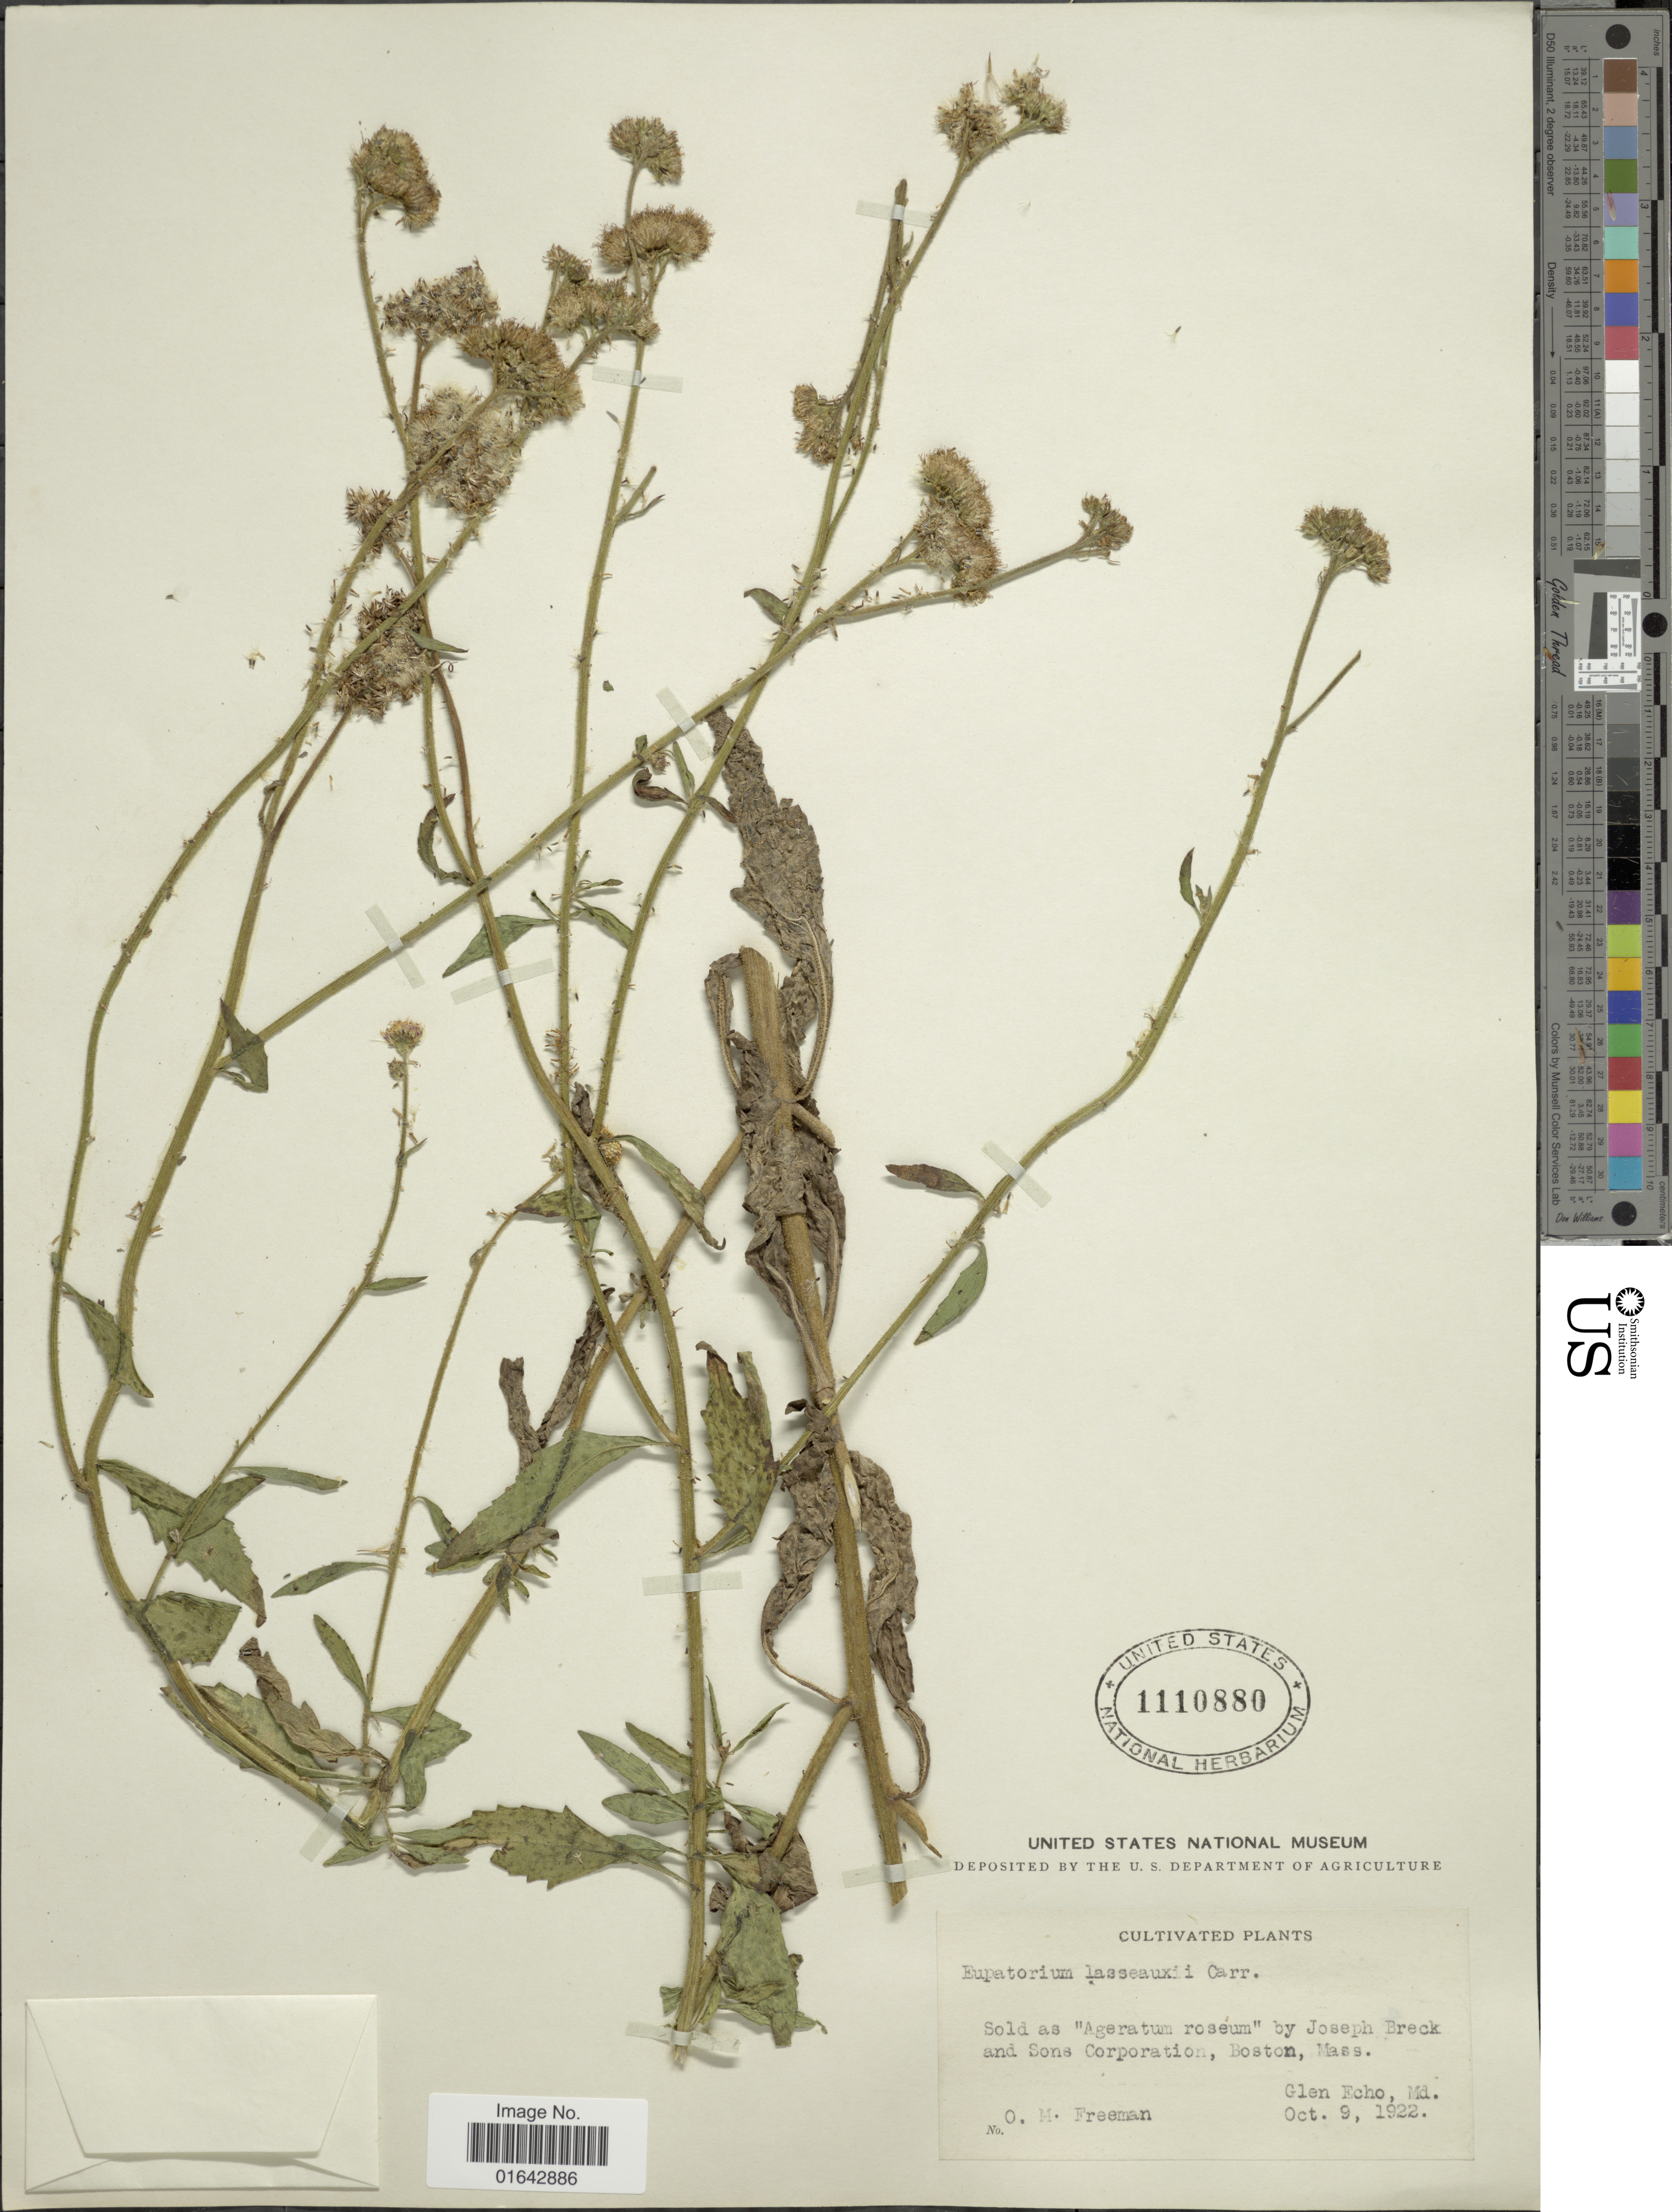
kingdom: Plantae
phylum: Tracheophyta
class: Magnoliopsida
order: Asterales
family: Asteraceae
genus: Barrosoa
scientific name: Barrosoa lasseauxii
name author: Carrière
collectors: O. Freeman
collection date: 1922-10-09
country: United States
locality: Sold as "Ageratum roséum" by Joseph Breck and Sons Corporation, Boston, Mass. Glen Echo, Md.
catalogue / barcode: US 1110880